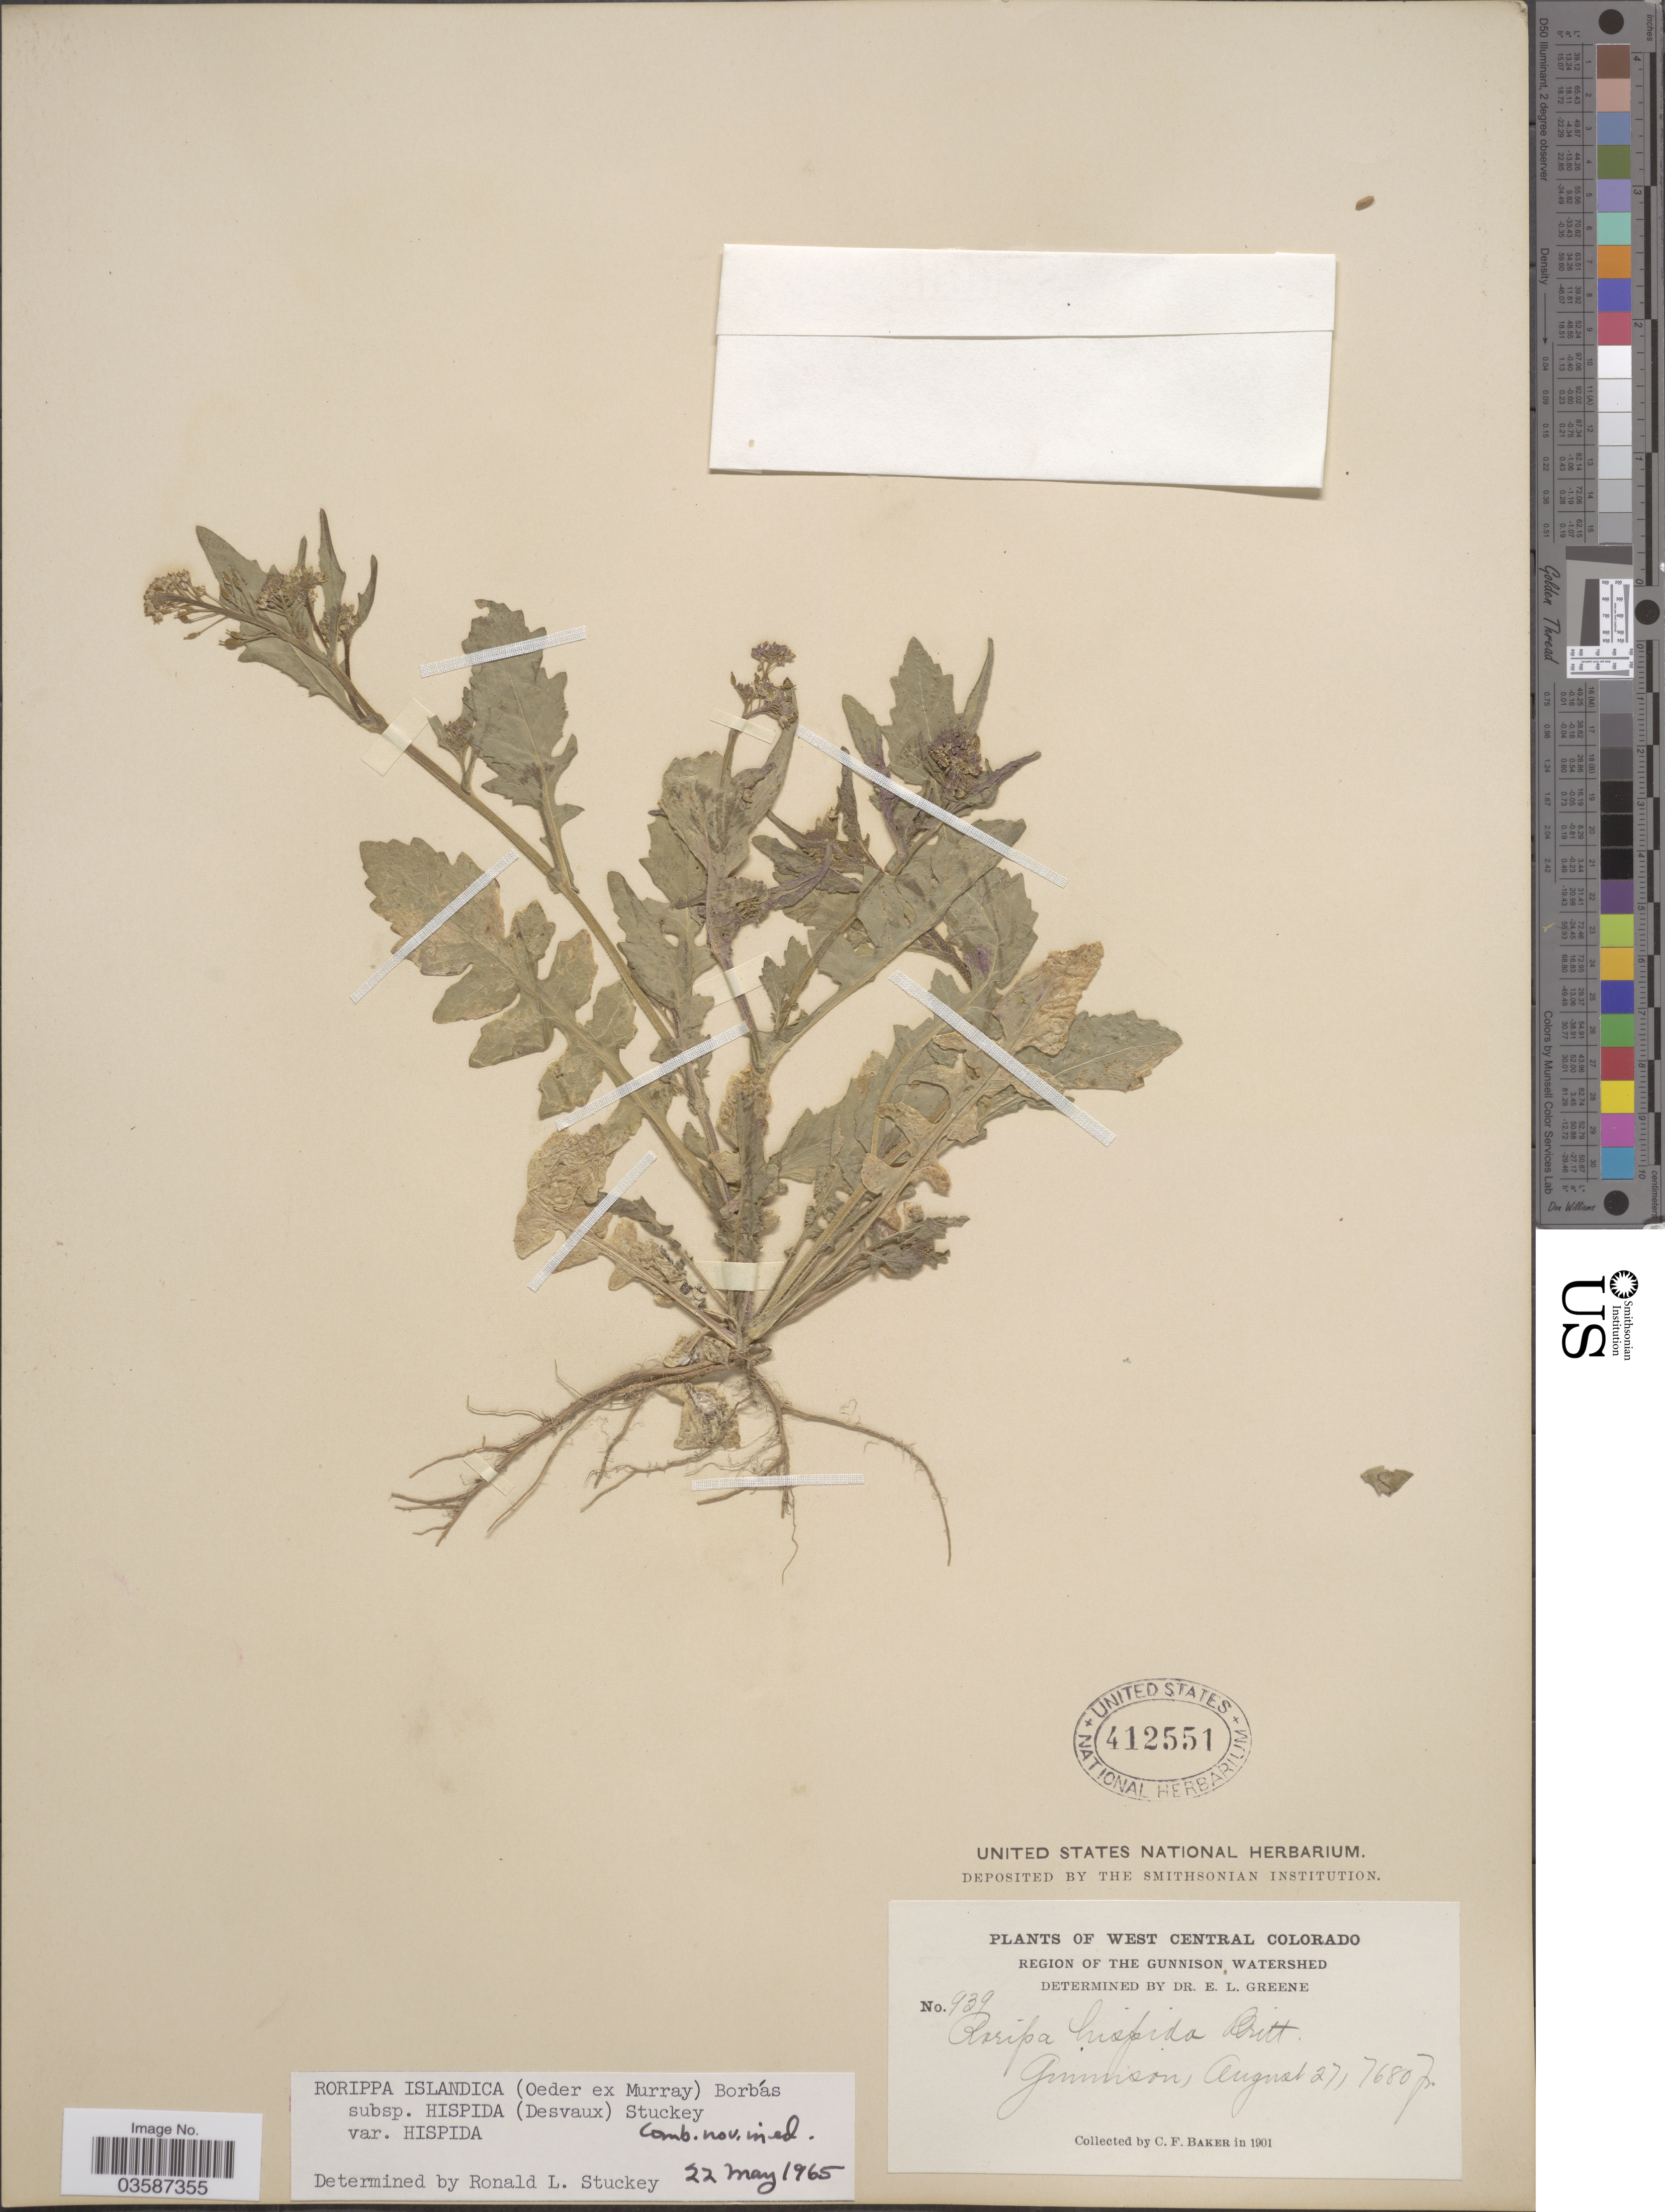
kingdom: Plantae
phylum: Tracheophyta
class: Magnoliopsida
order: Brassicales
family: Brassicaceae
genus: Rorippa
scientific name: Rorippa islandica var. hispida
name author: (Desv.) Butters & Abbe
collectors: C. F. Baker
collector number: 939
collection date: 1901-08-27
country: United States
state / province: Colorado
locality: West Central Colorado. Region of The Gunnison Watershed. Gunnison.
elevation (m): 2341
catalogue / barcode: US 412551